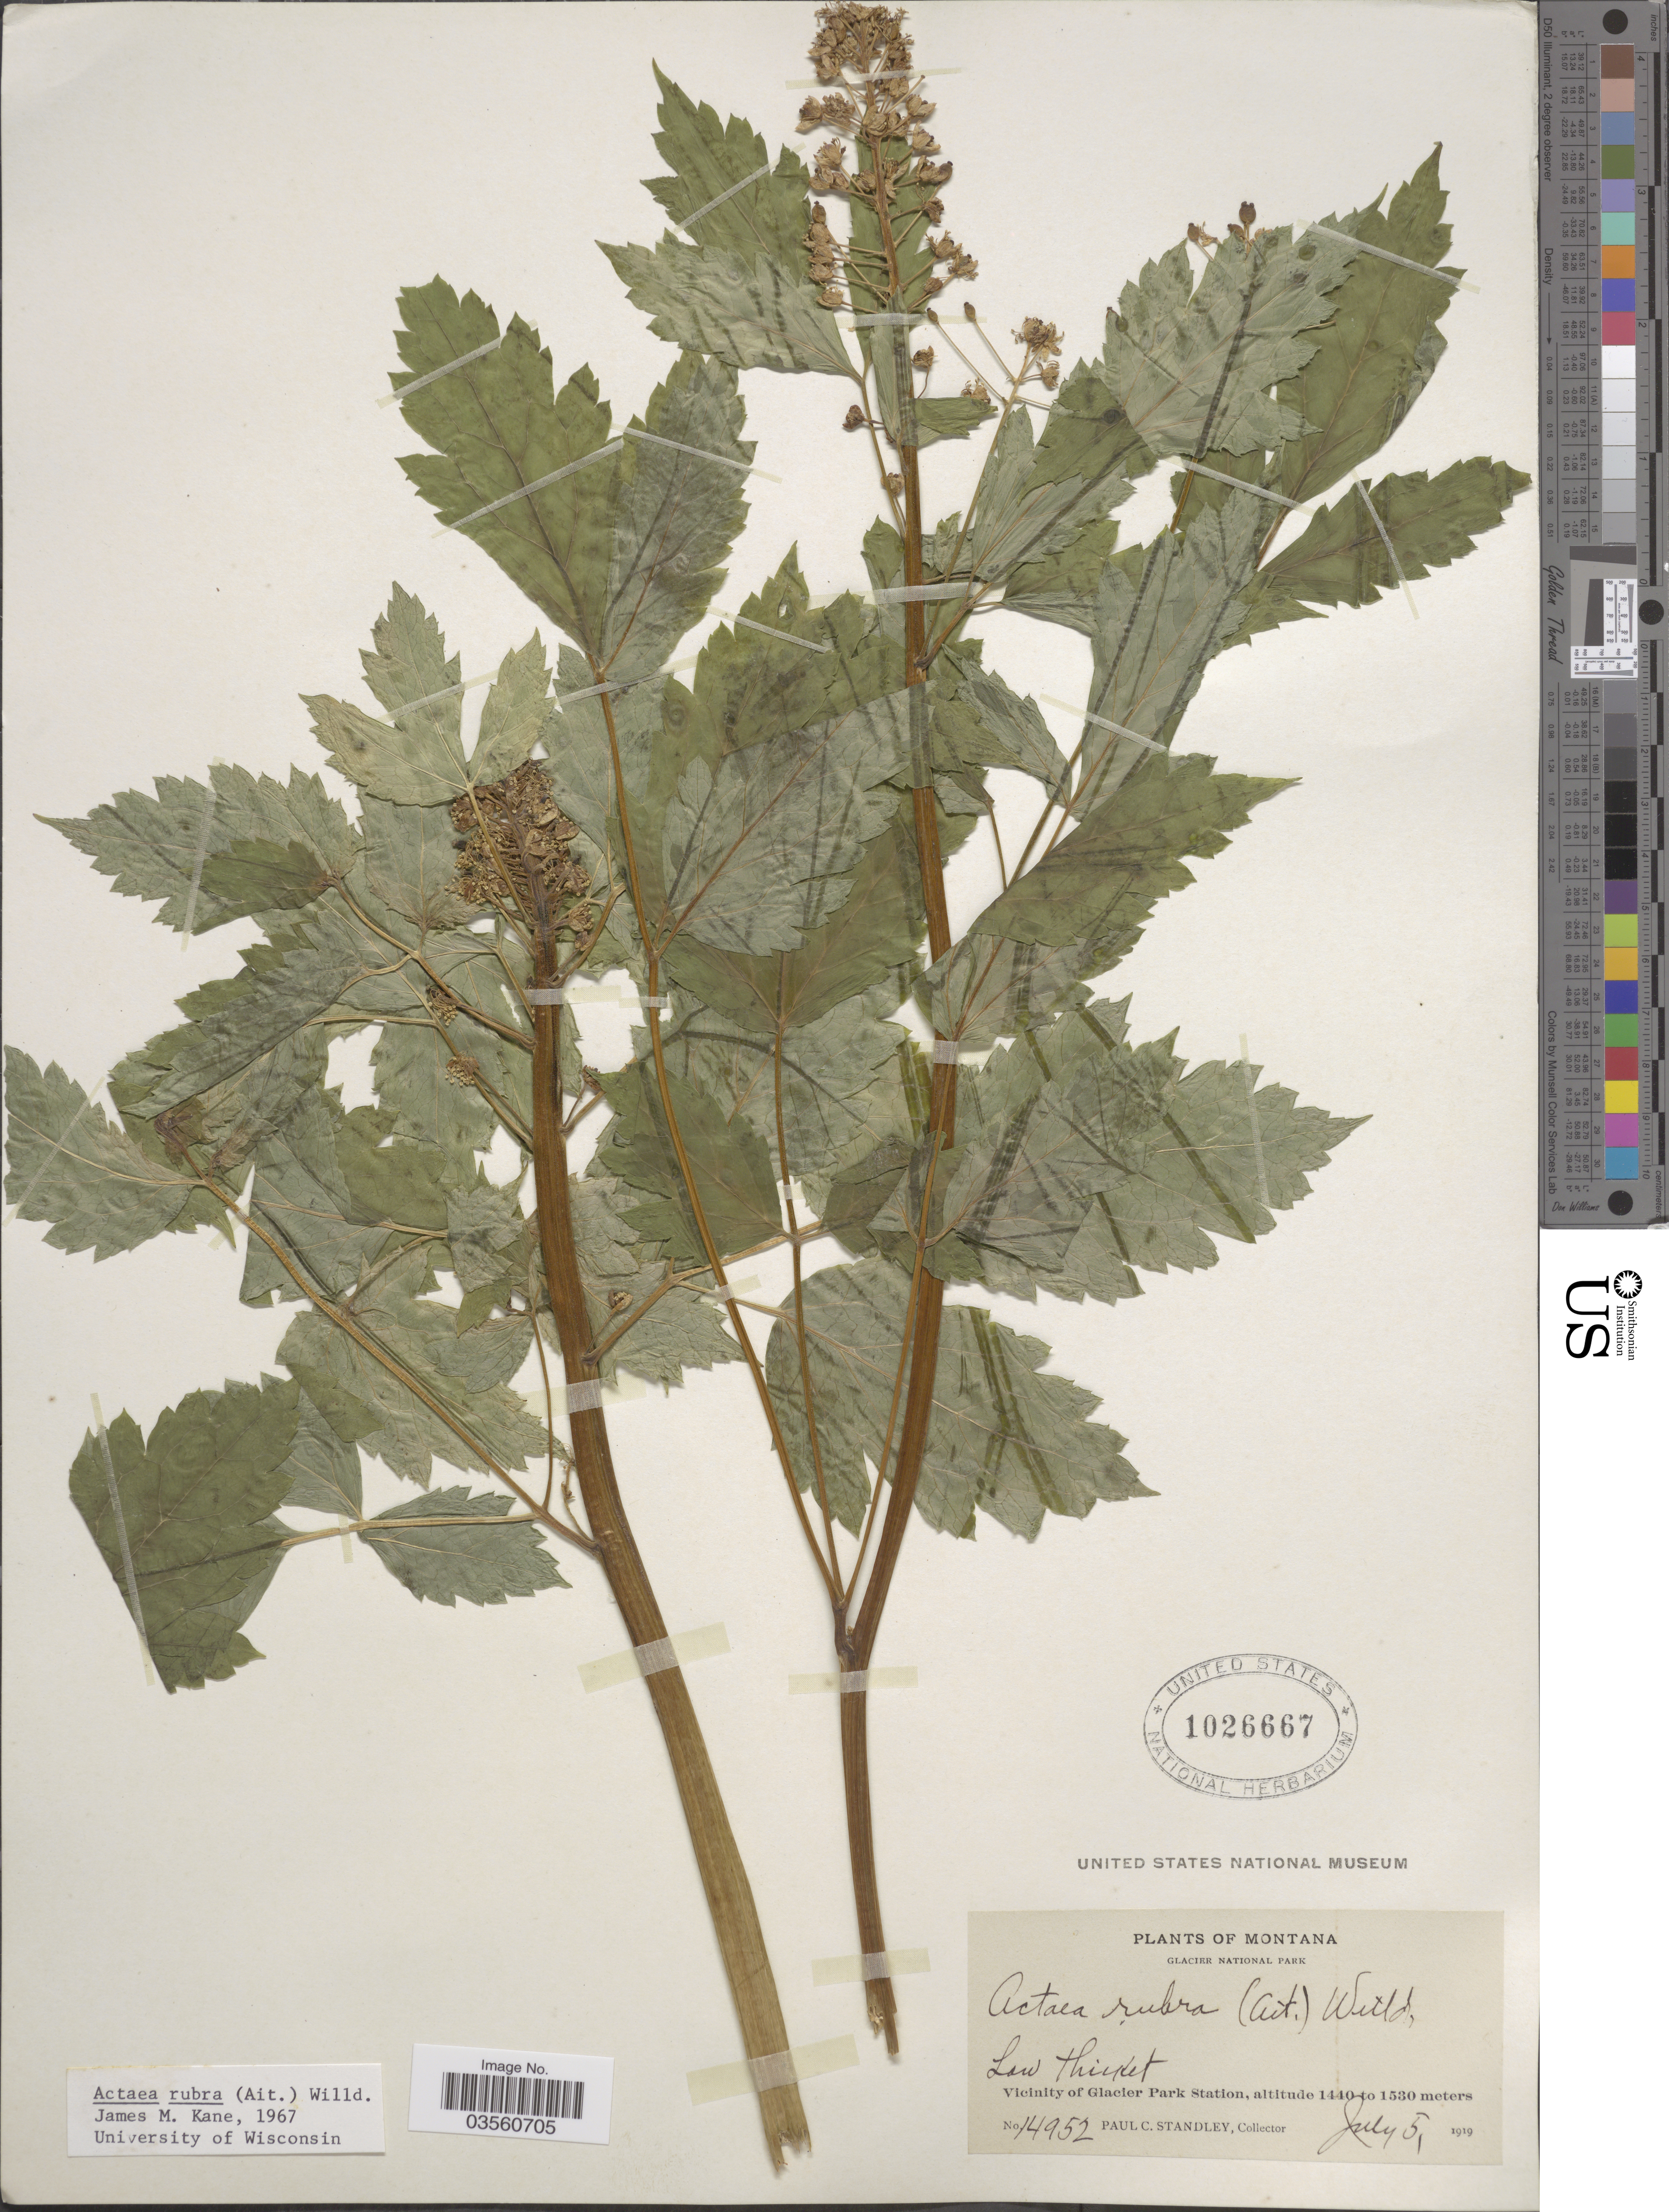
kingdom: Plantae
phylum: Tracheophyta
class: Magnoliopsida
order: Ranunculales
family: Ranunculaceae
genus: Actaea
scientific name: Actaea rubra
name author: (Aiton) Willd.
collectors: P. C. Standley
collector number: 14952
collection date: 1919-07-05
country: United States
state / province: Montana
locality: Glacier National Park. Vicinity of Glacier Park Station.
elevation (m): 1440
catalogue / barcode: US 1026667